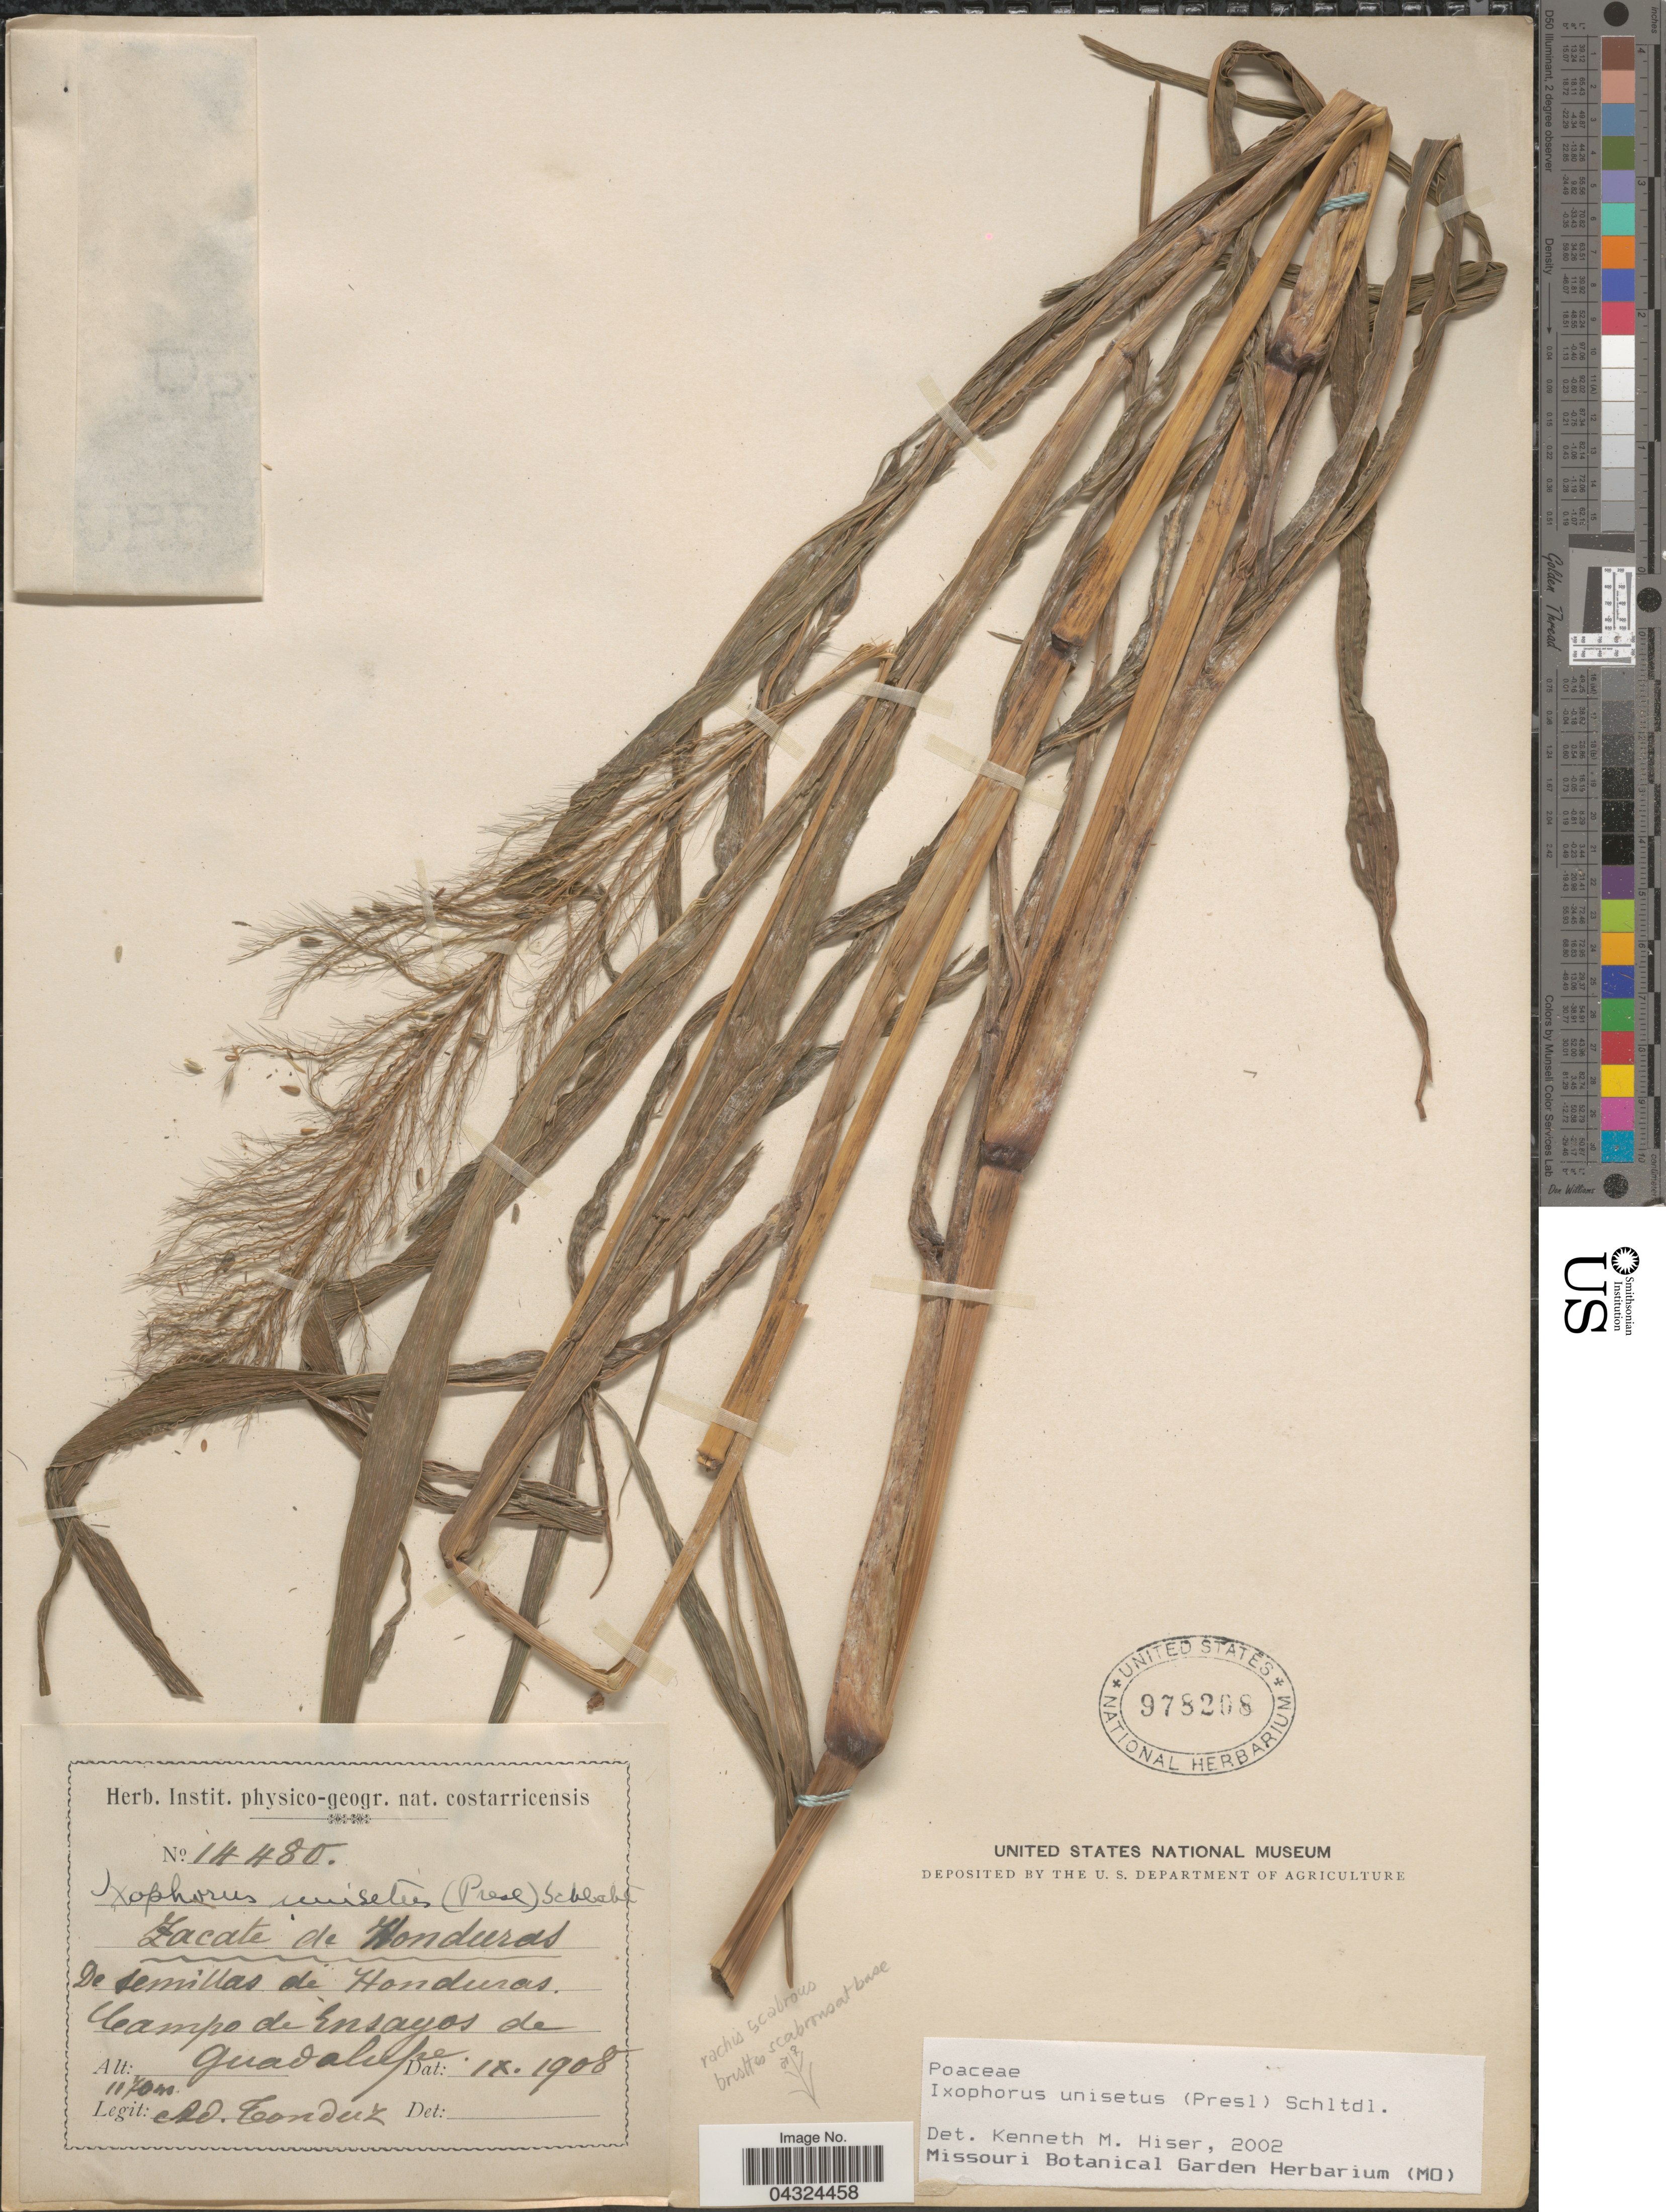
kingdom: Plantae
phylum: Tracheophyta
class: Liliopsida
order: Poales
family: Poaceae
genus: Ixophorus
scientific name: Ixophorus unisetus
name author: (J. Presl) Schltdl.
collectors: A. Tonduz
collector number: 14480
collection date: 1908-09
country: Honduras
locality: Zacate blanco de Hondura. De semillas du Honduras. Campo de Ensayos de Guadalupe.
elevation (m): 1170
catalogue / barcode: US 978208